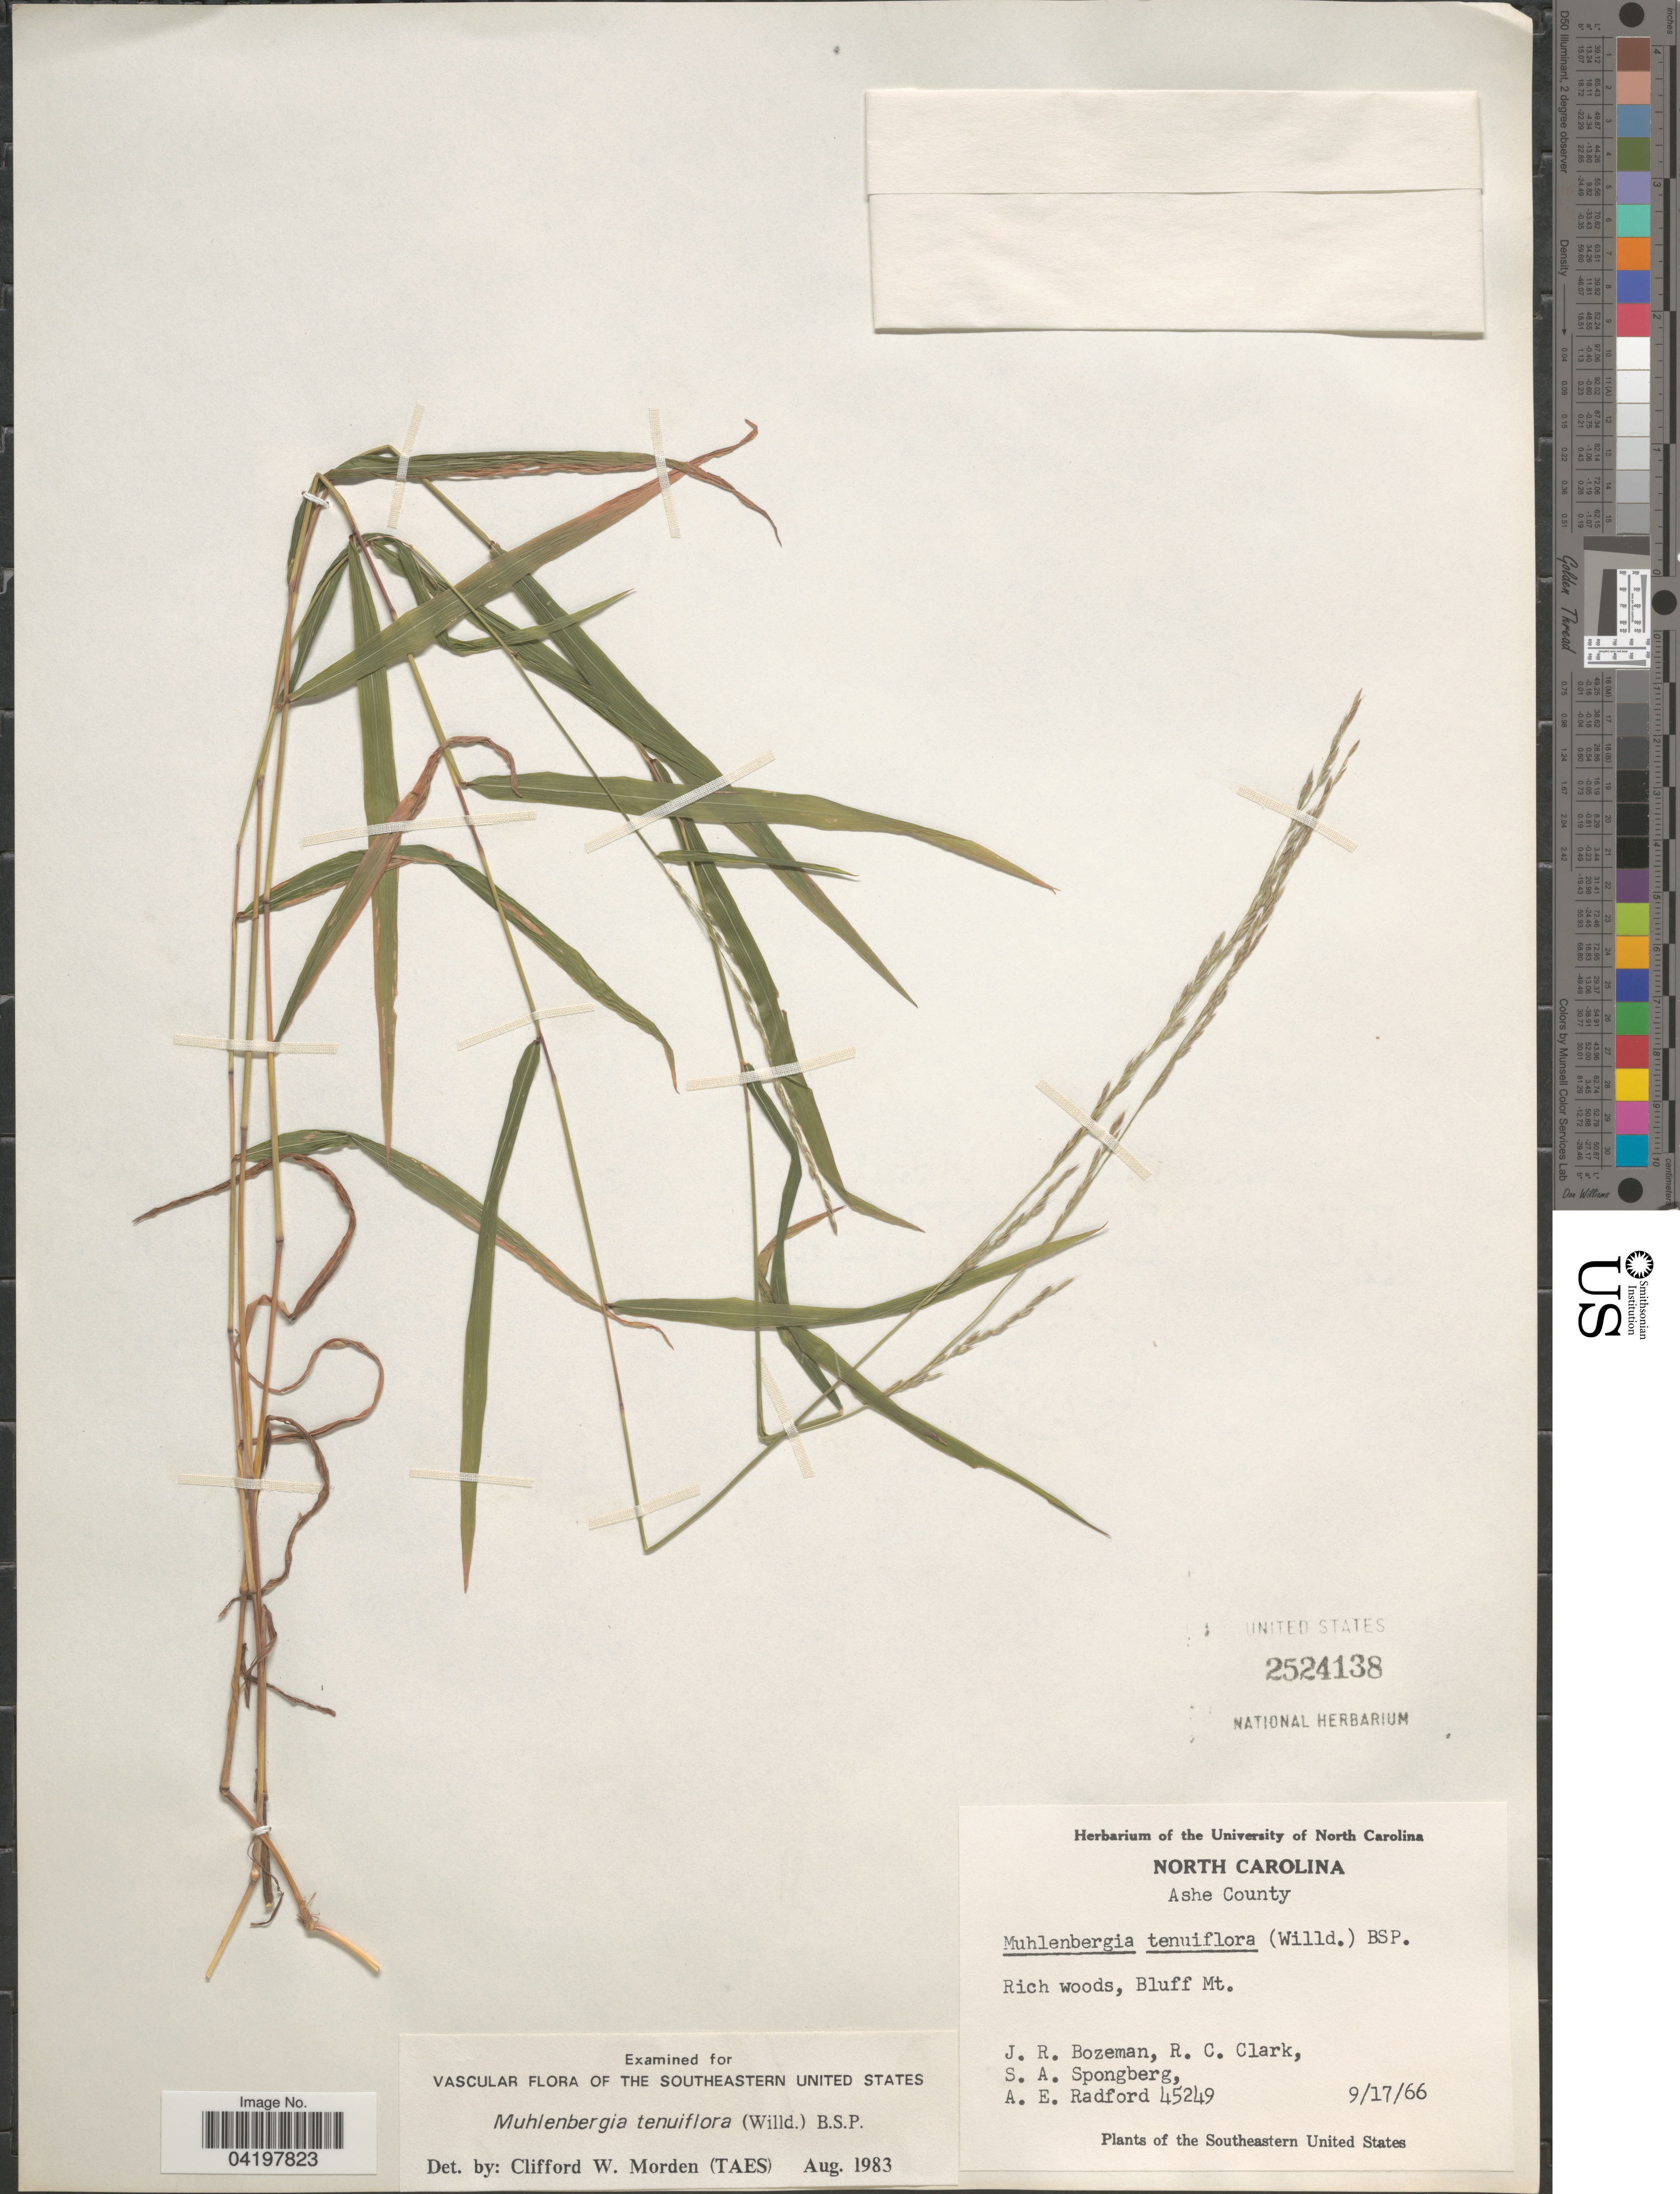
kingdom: Plantae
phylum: Tracheophyta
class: Liliopsida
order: Poales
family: Poaceae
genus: Muhlenbergia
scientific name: Muhlenbergia tenuiflora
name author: (Willd.) Britton, Stearns & Poggenb.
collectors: J. R. Bozeman, R. C. Clark, S. A.Spongberg & A. E. Radford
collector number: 45249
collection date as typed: Transcribed d/m/y: 17/9/66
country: United States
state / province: North Carolina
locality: Ashe County. Rich woods, Bluff Mt.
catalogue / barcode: US 2524138